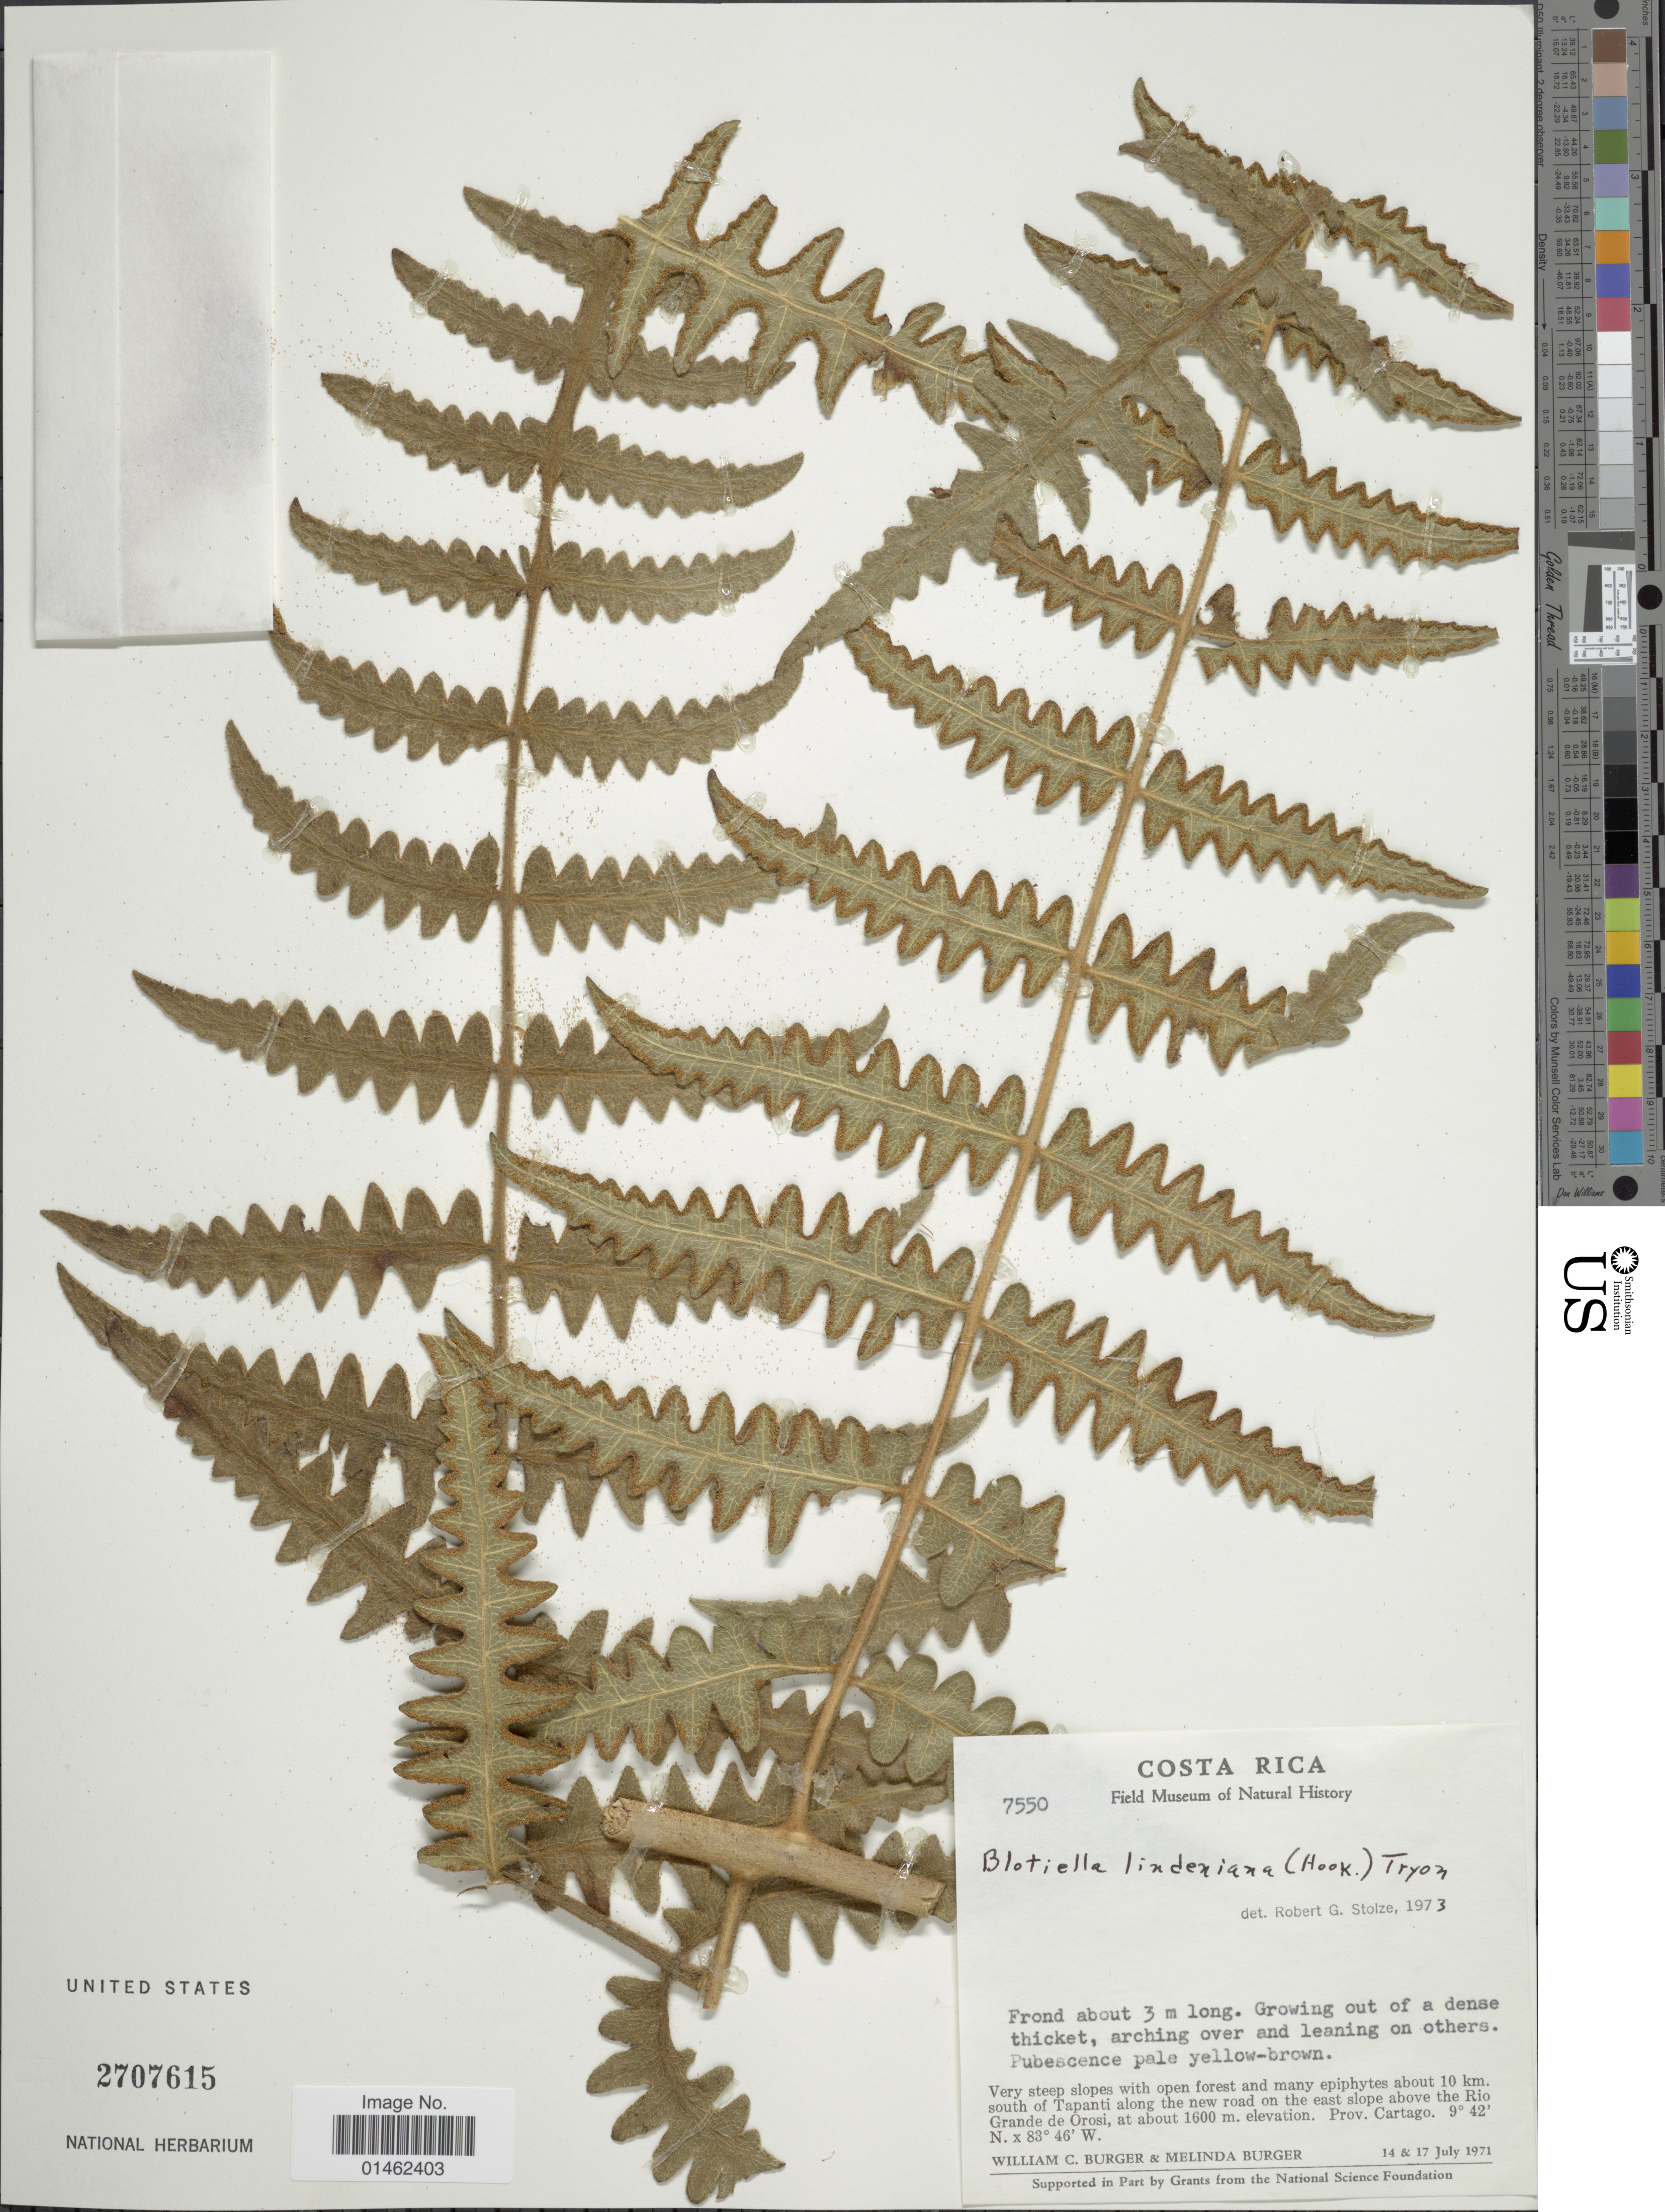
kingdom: Plantae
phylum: Tracheophyta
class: Polypodiopsida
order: Polypodiales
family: Dennstaedtiaceae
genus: Blotiella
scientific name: Blotiella lindeniana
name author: (Hook.) R.M. Tryon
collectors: W. Burger & M. Burger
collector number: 7550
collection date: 1971-07-14/1971-07-17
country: Costa Rica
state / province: Cartago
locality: About 10 km south of Tapanti along the new road on the east slope above the Rio Grande de Orosi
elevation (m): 1600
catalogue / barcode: US 2707615